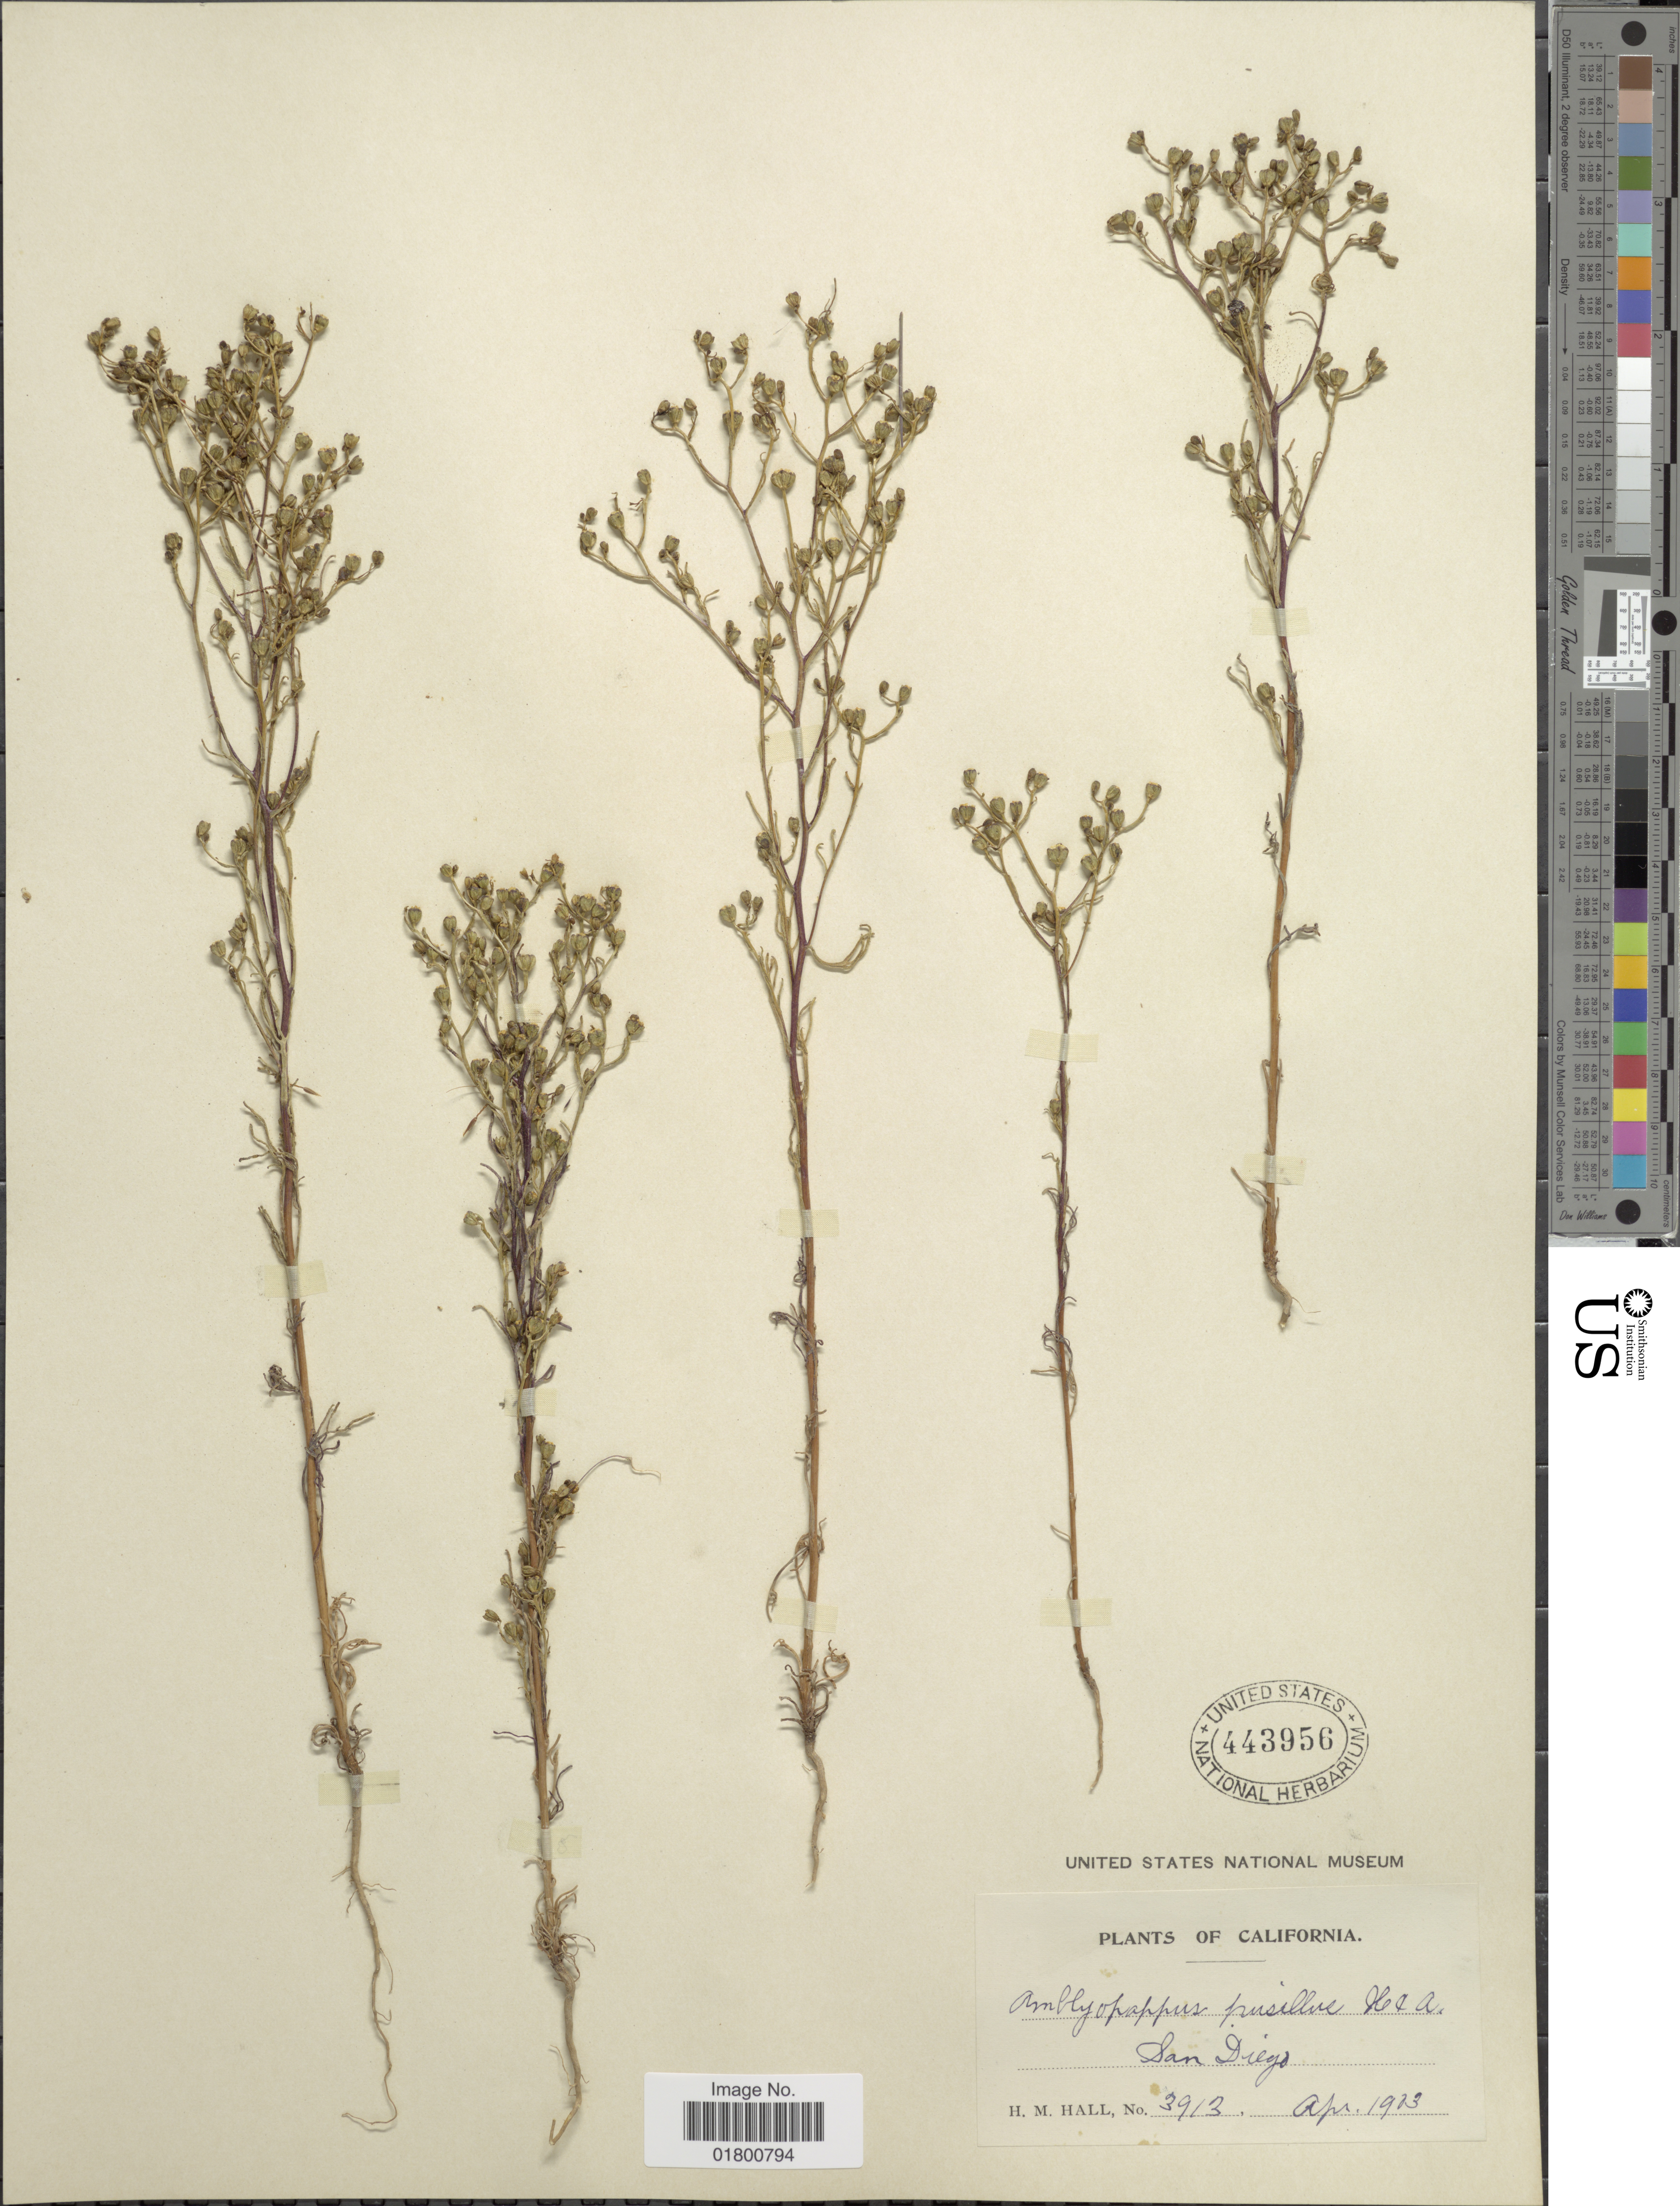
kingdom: Plantae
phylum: Tracheophyta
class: Magnoliopsida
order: Asterales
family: Asteraceae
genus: Amblyopappus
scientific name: Amblyopappus pusillus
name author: Hook. & Arn.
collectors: H. M. Hall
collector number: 3913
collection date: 1903-04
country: United States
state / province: California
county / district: San Diego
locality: San Diego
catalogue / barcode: US 443956